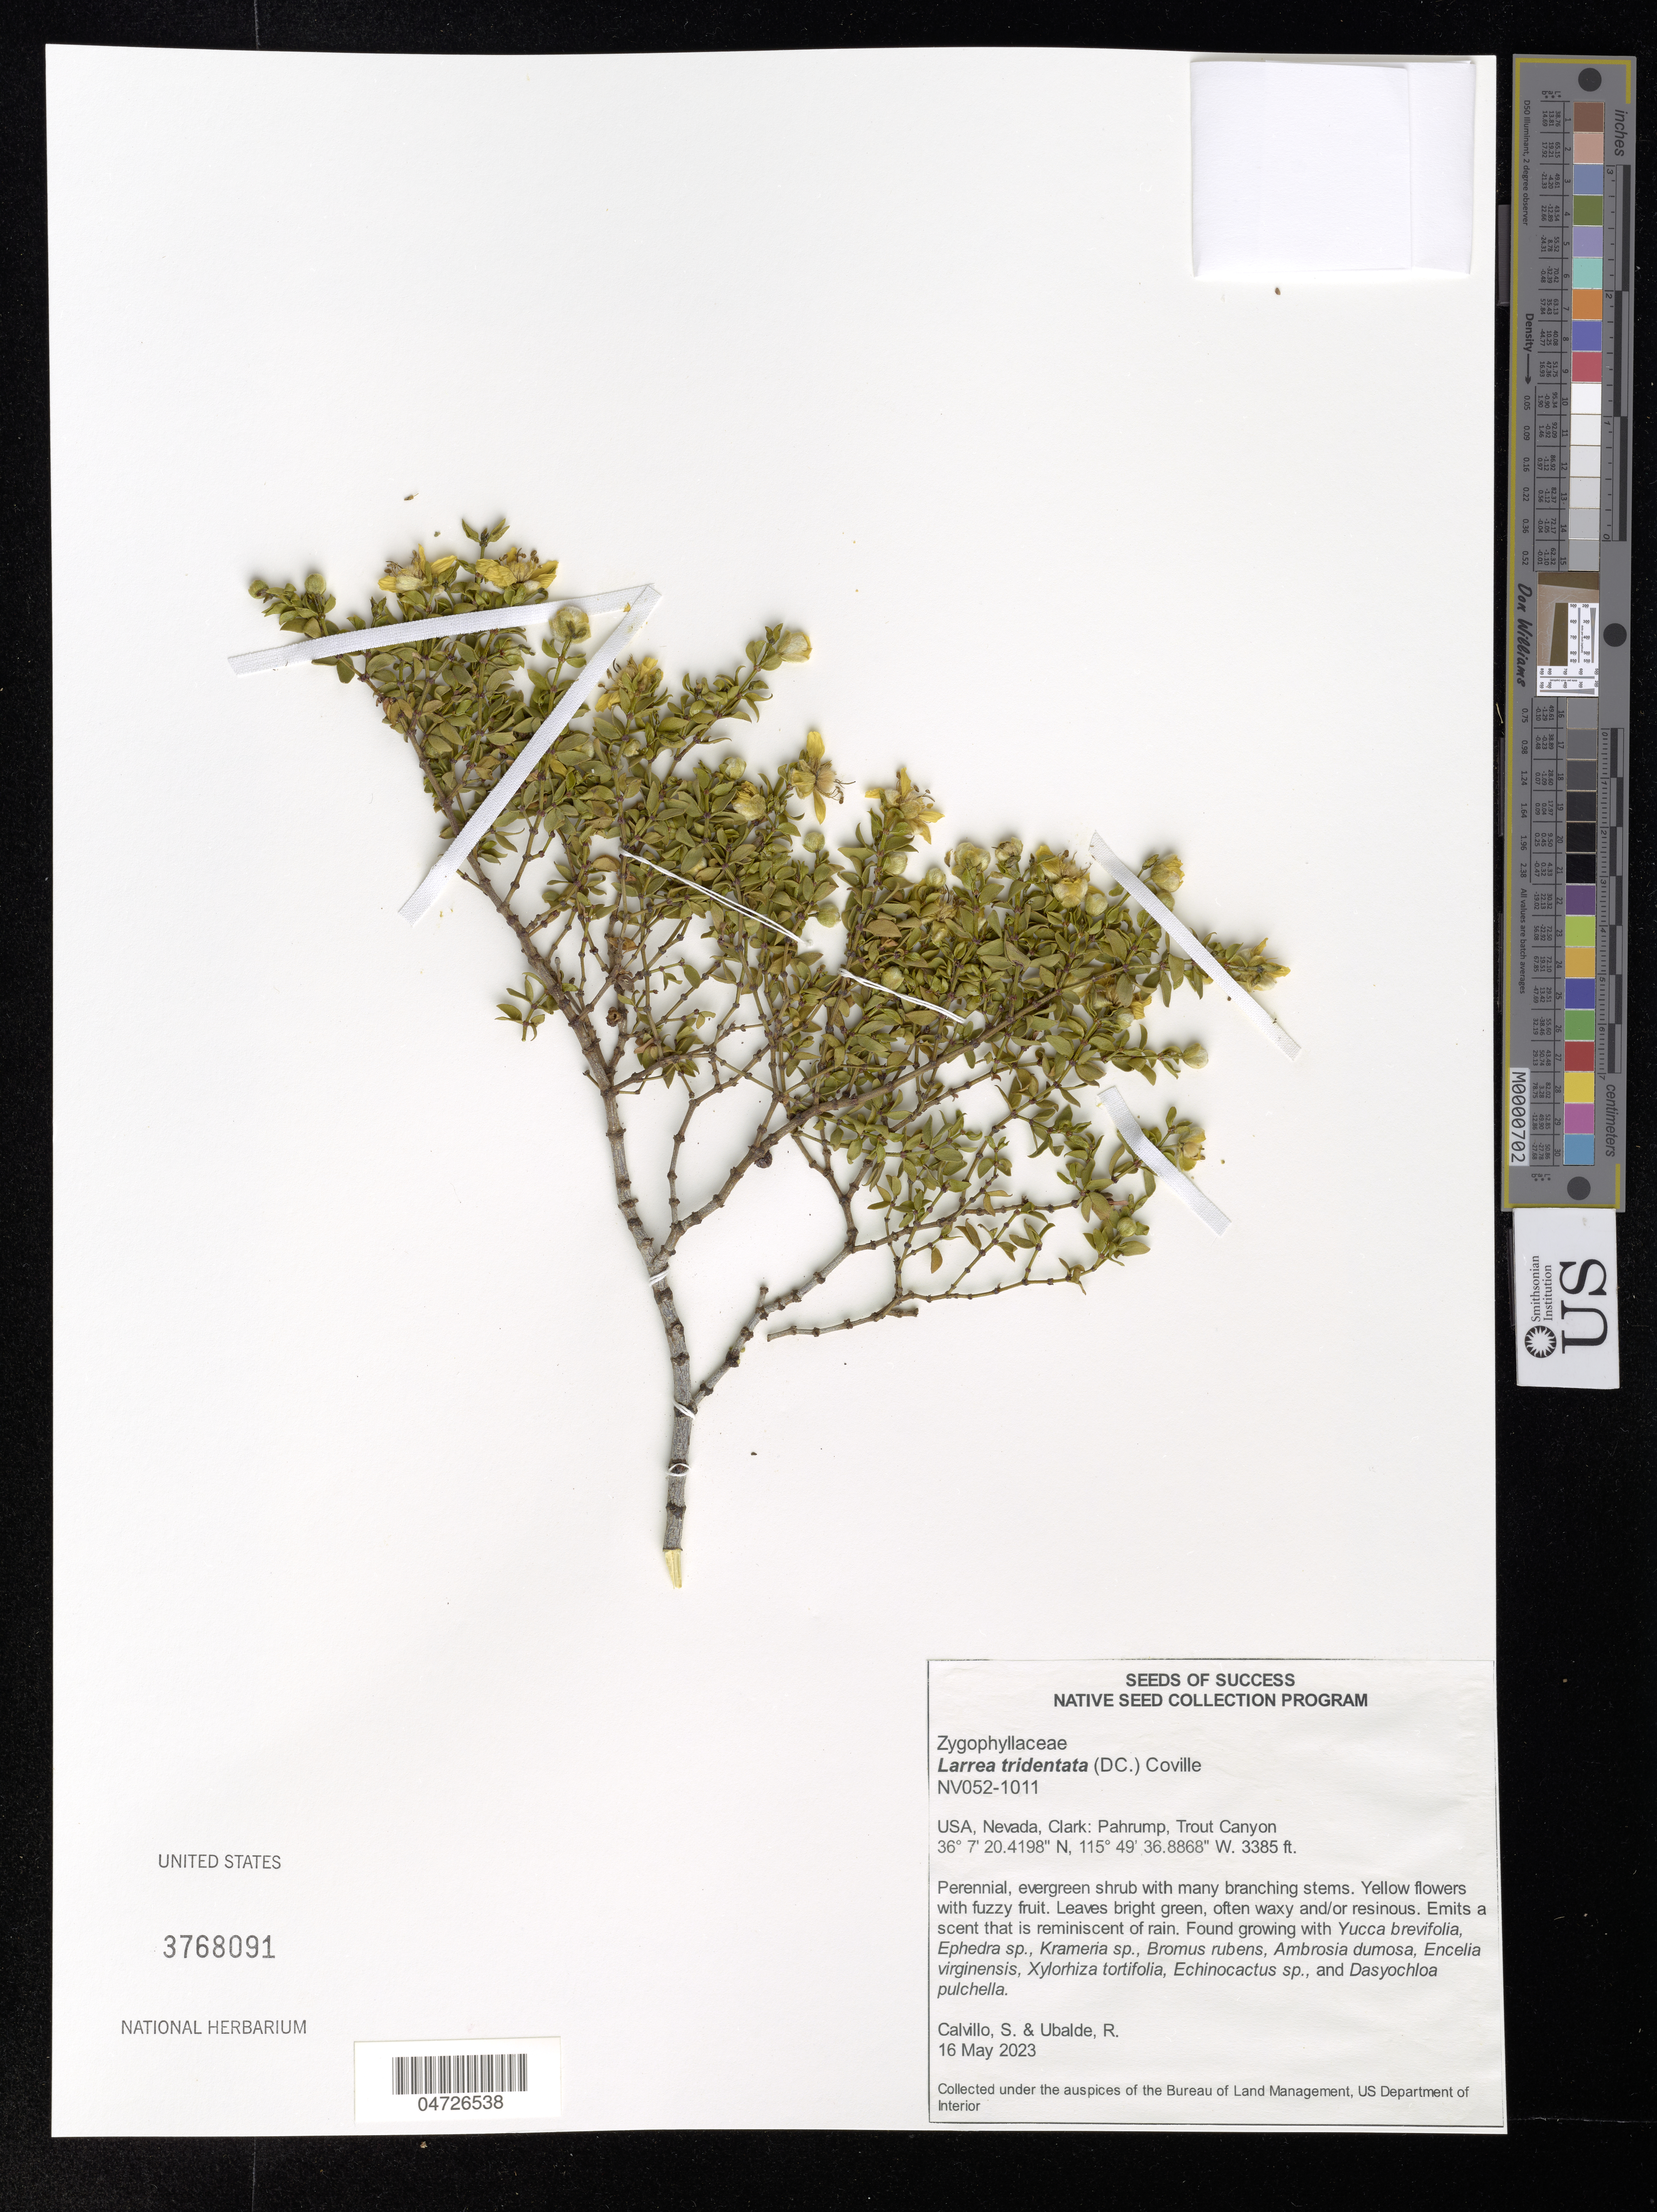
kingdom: Plantae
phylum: Tracheophyta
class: Magnoliopsida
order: Zygophyllales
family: Zygophyllaceae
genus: Larrea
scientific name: Larrea tridentata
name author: (Sessé & Moc. ex DC.) Coville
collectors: S. Calvillo & R. Ubalde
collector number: NV052-1011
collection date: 2023-05-16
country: United States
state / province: Nevada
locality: Clar: Pahrump, Trout Canyon.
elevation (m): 1032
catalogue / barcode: US 3768091